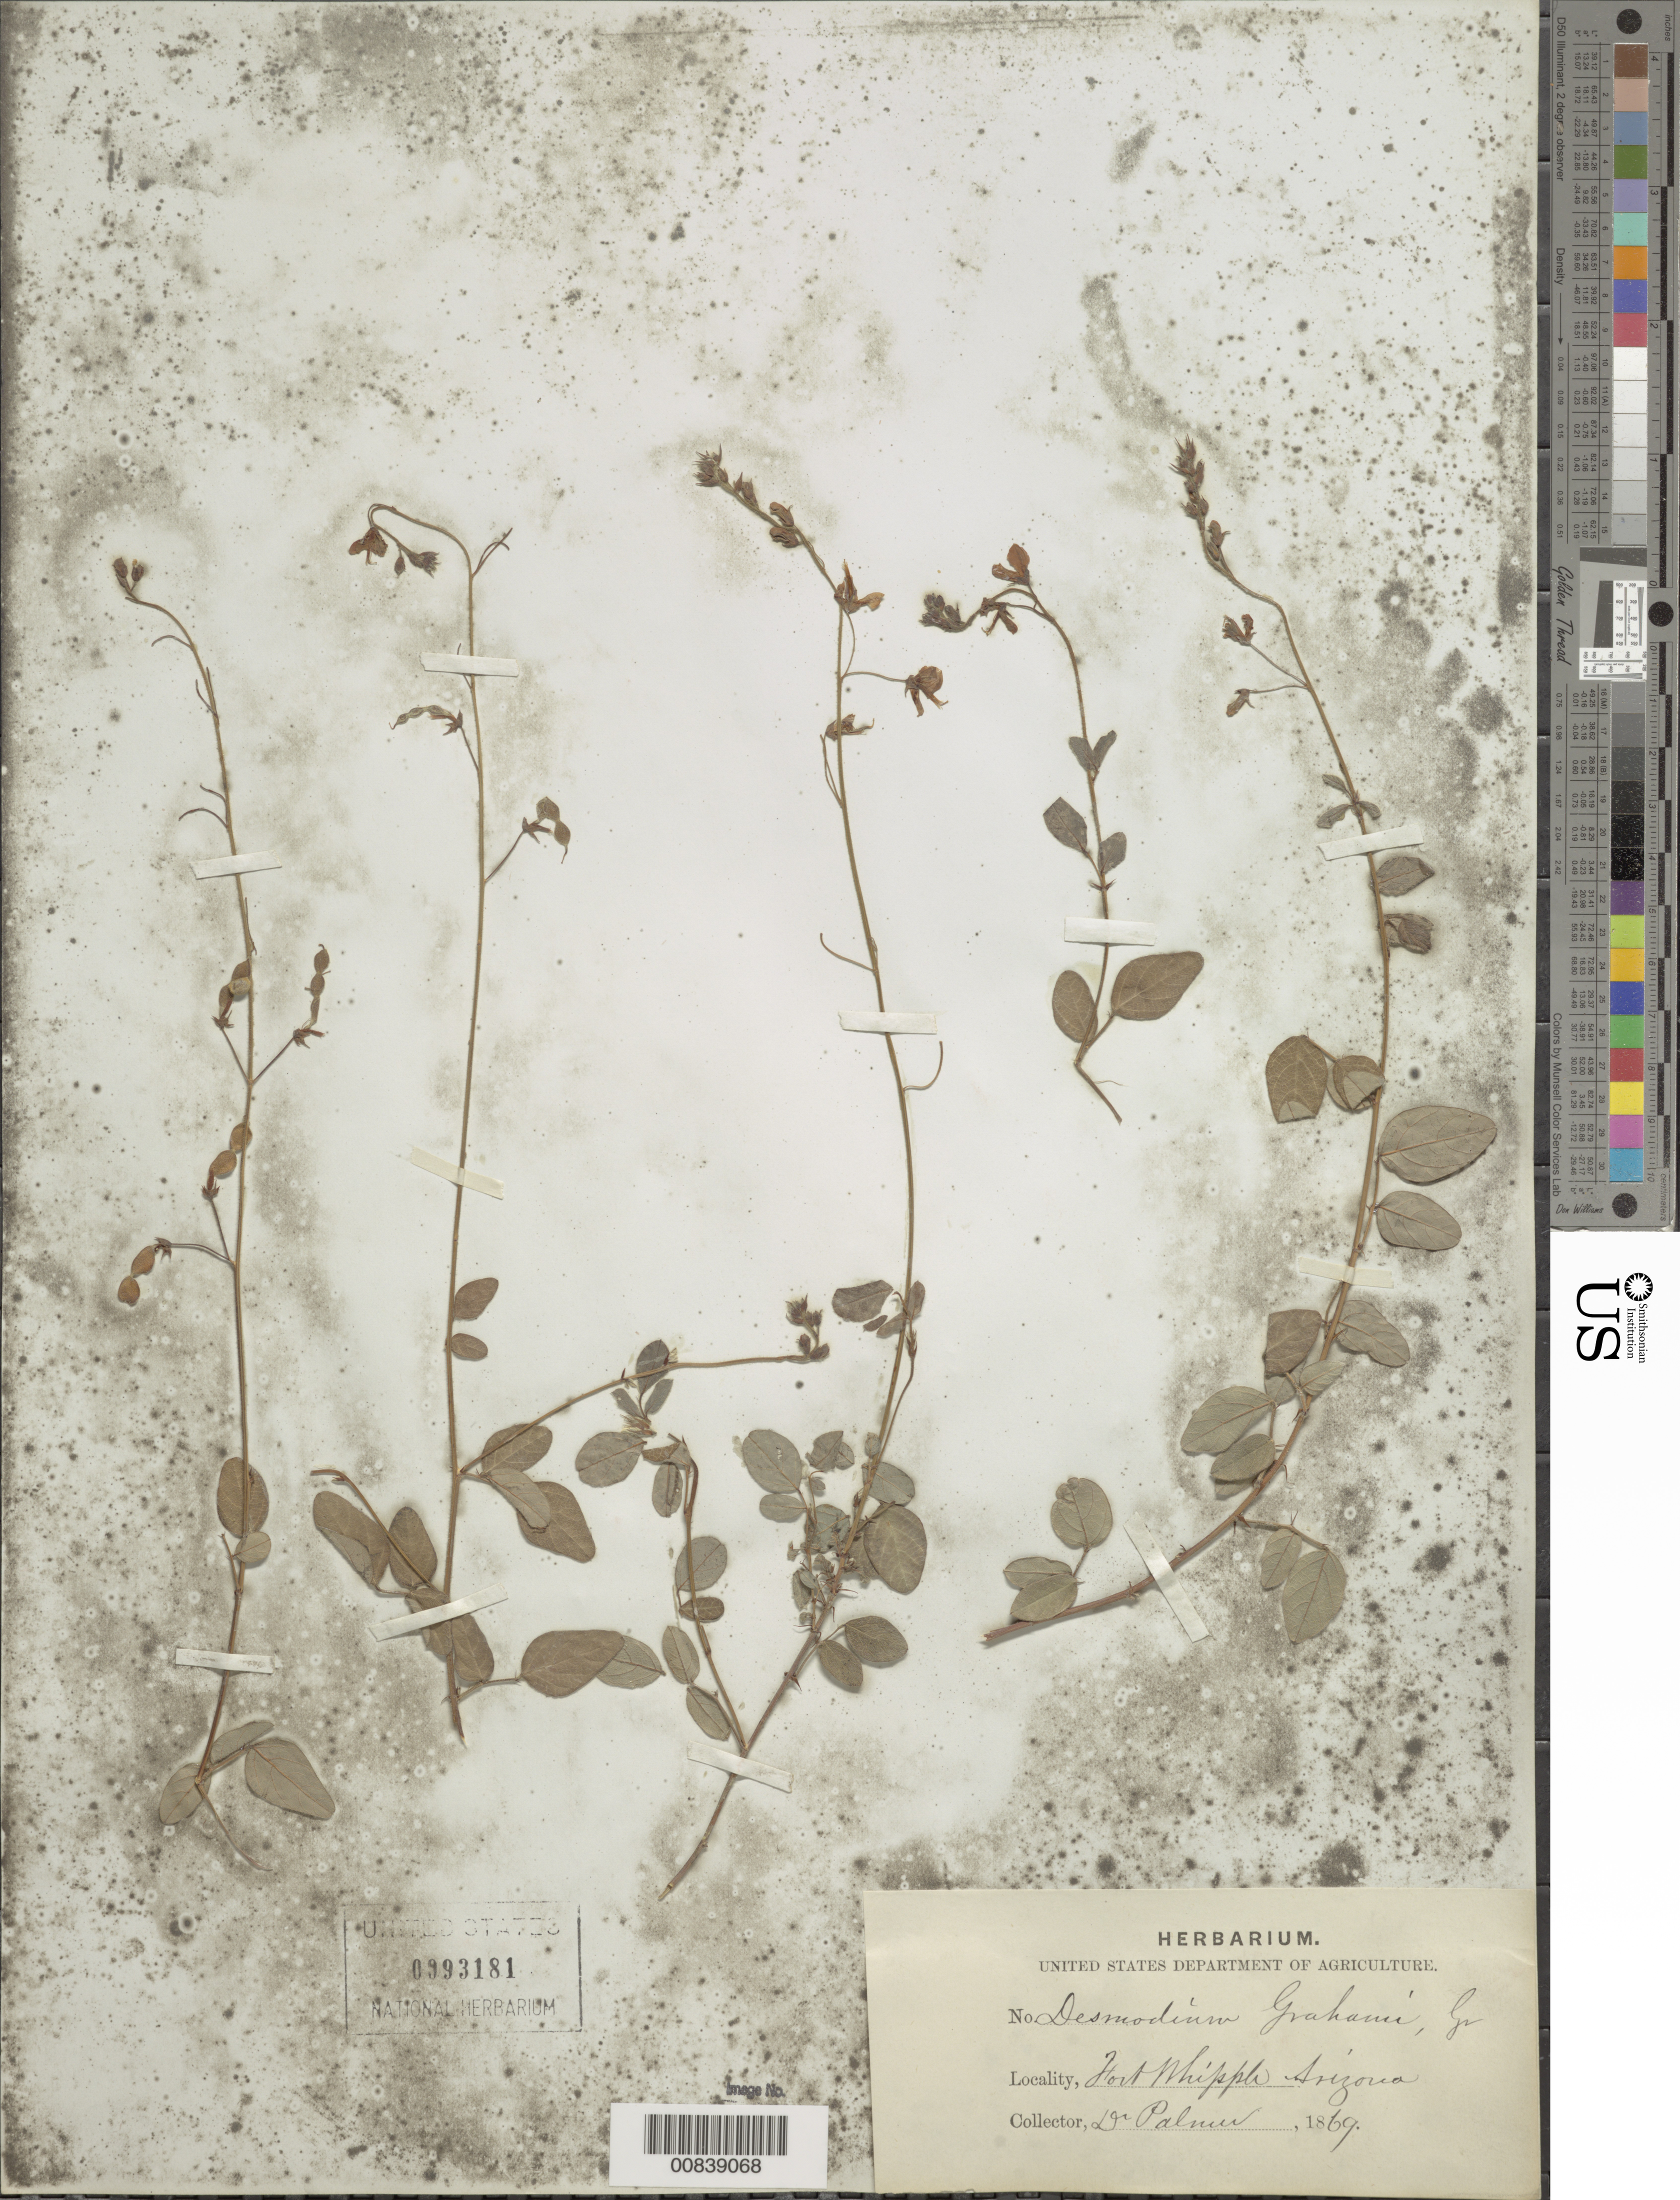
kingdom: Plantae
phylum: Tracheophyta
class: Magnoliopsida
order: Fabales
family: Fabaceae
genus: Desmodium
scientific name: Desmodium grahamii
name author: A. Gray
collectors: E. Palmer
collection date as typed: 1869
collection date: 1869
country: United States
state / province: Arizona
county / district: Yavapai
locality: Fort Whipple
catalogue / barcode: US 93181